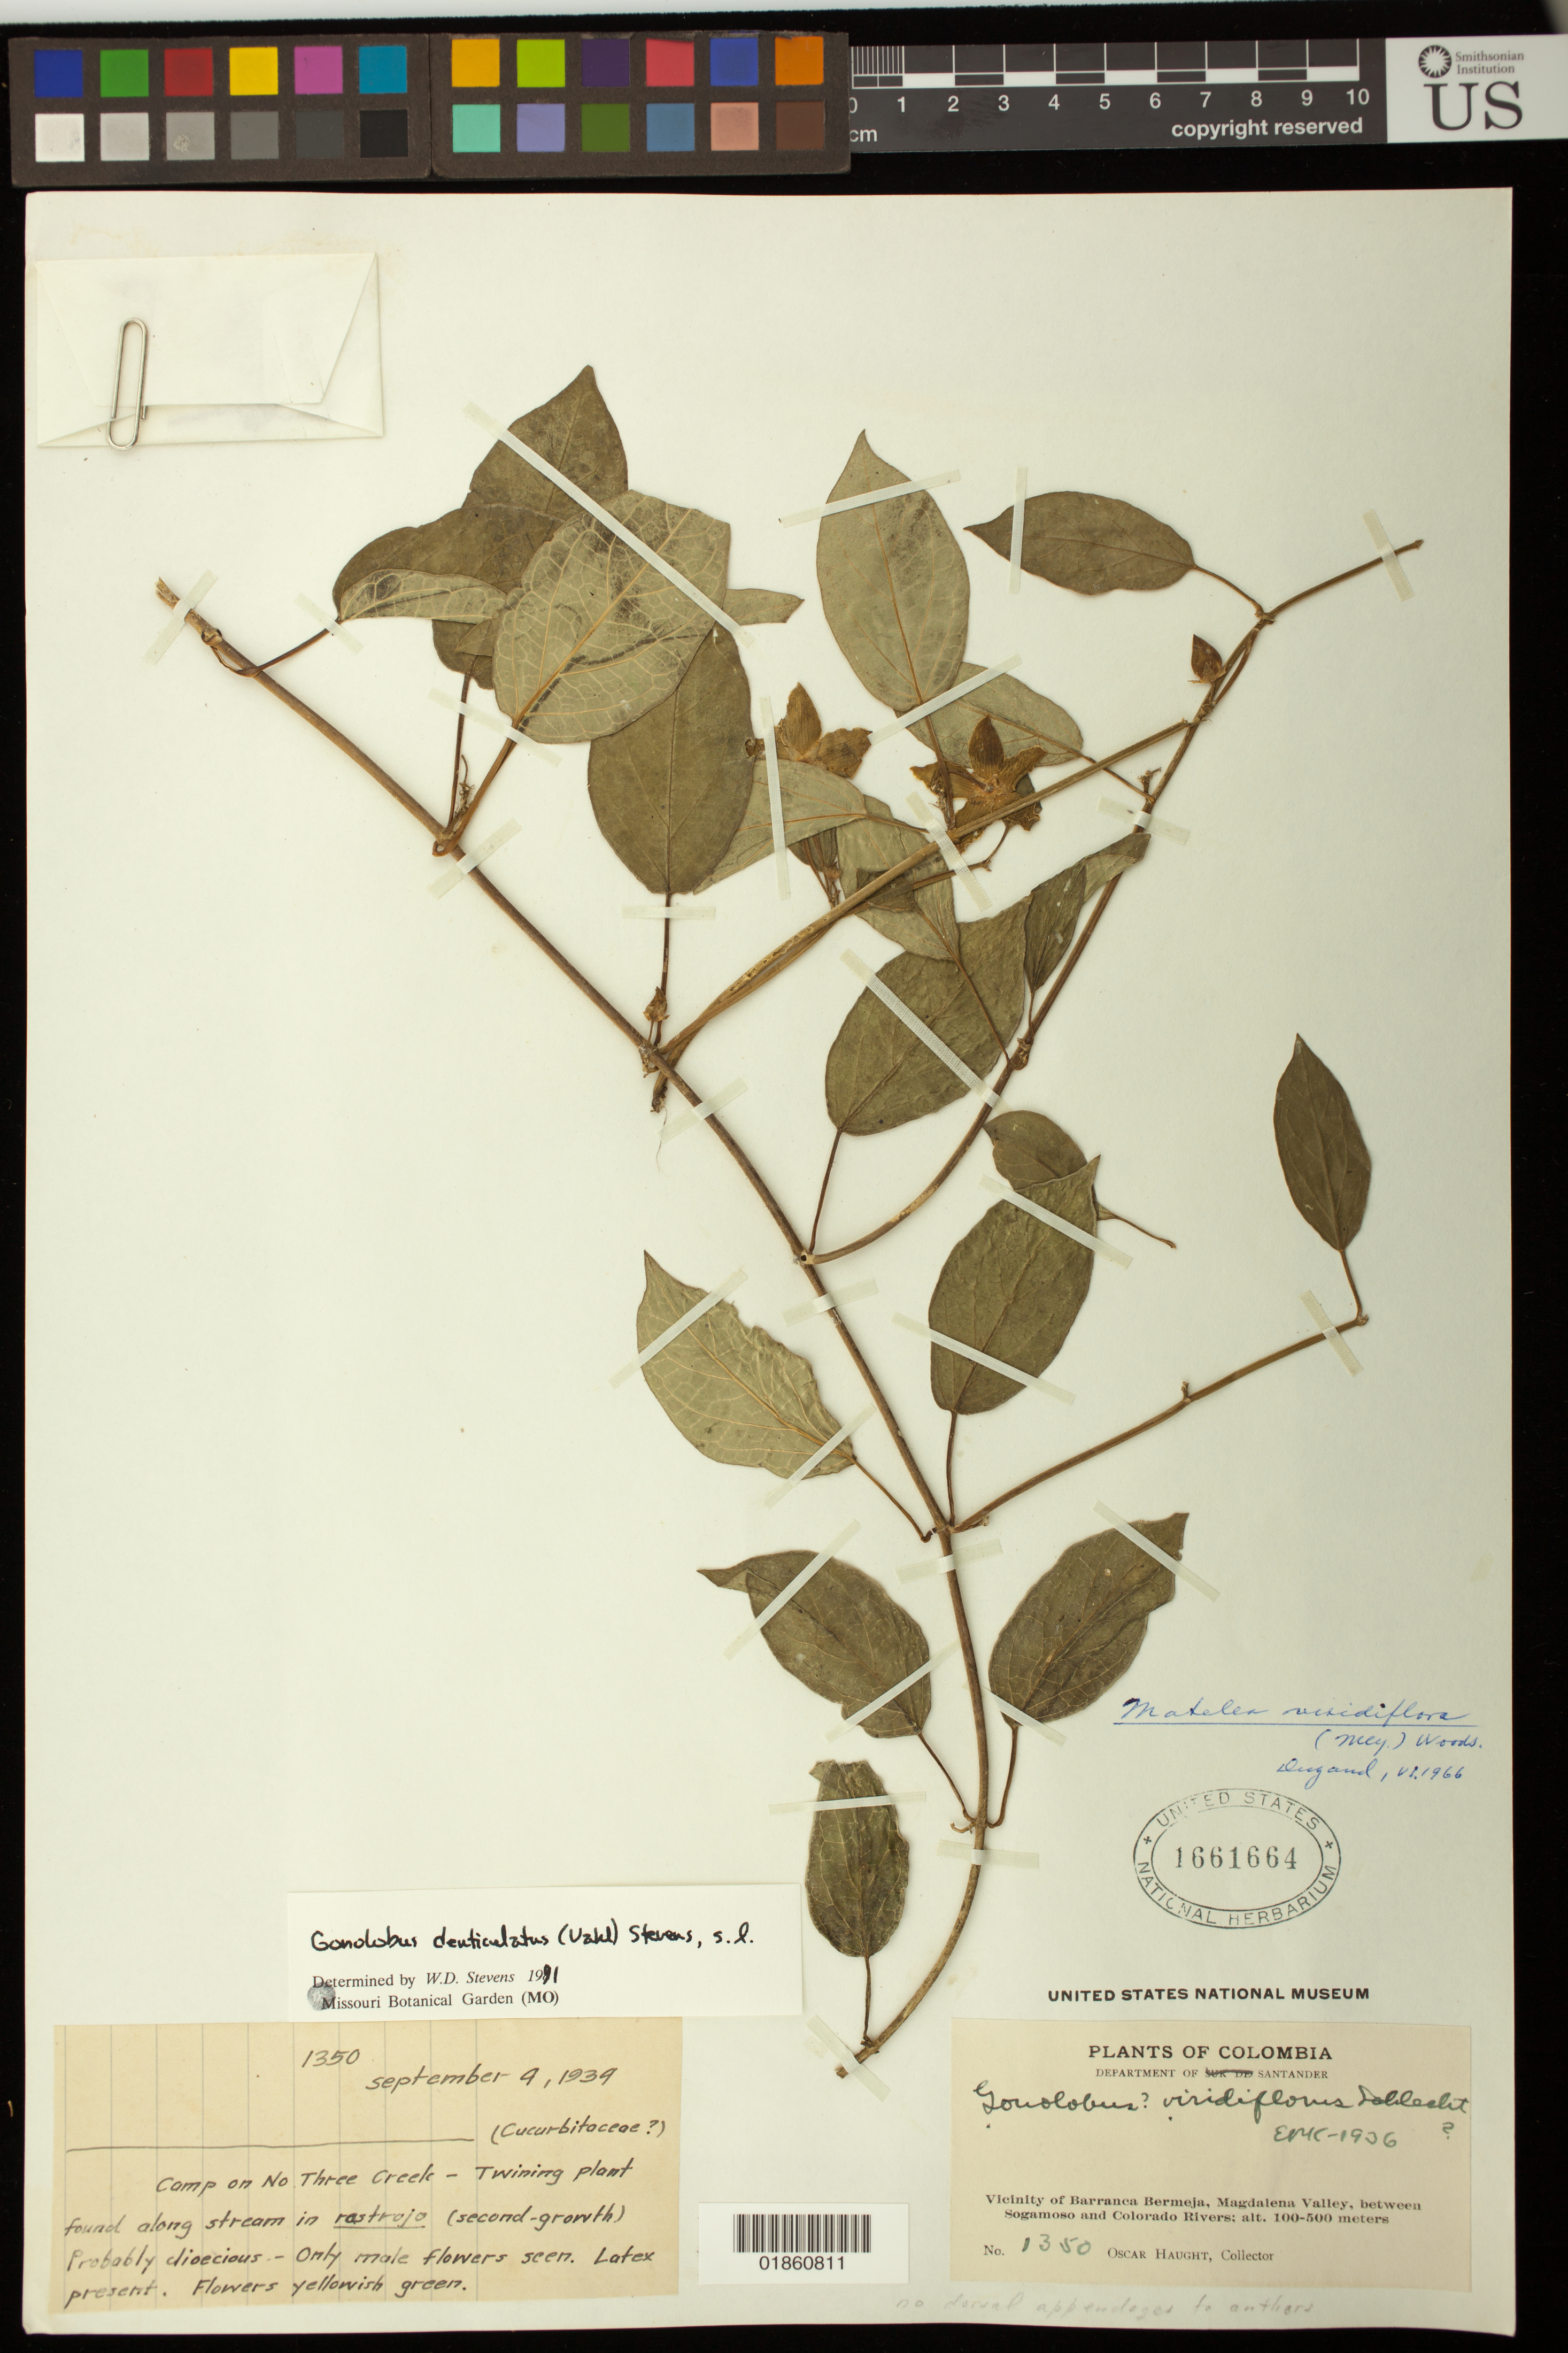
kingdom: Plantae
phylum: Tracheophyta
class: Magnoliopsida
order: Gentianales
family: Apocynaceae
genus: Gonolobus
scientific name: Gonolobus denticulatus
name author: (Vahl) W.D. Stevens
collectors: O. Haught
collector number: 1350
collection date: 1939-09-09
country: Colombia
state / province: Santander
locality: Vicinity of Barranca Bermeja, Magdalena Valley, between Sogamoso and Colorado Rivers. Camp on No. Three Creek.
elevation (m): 100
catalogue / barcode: US 1661664